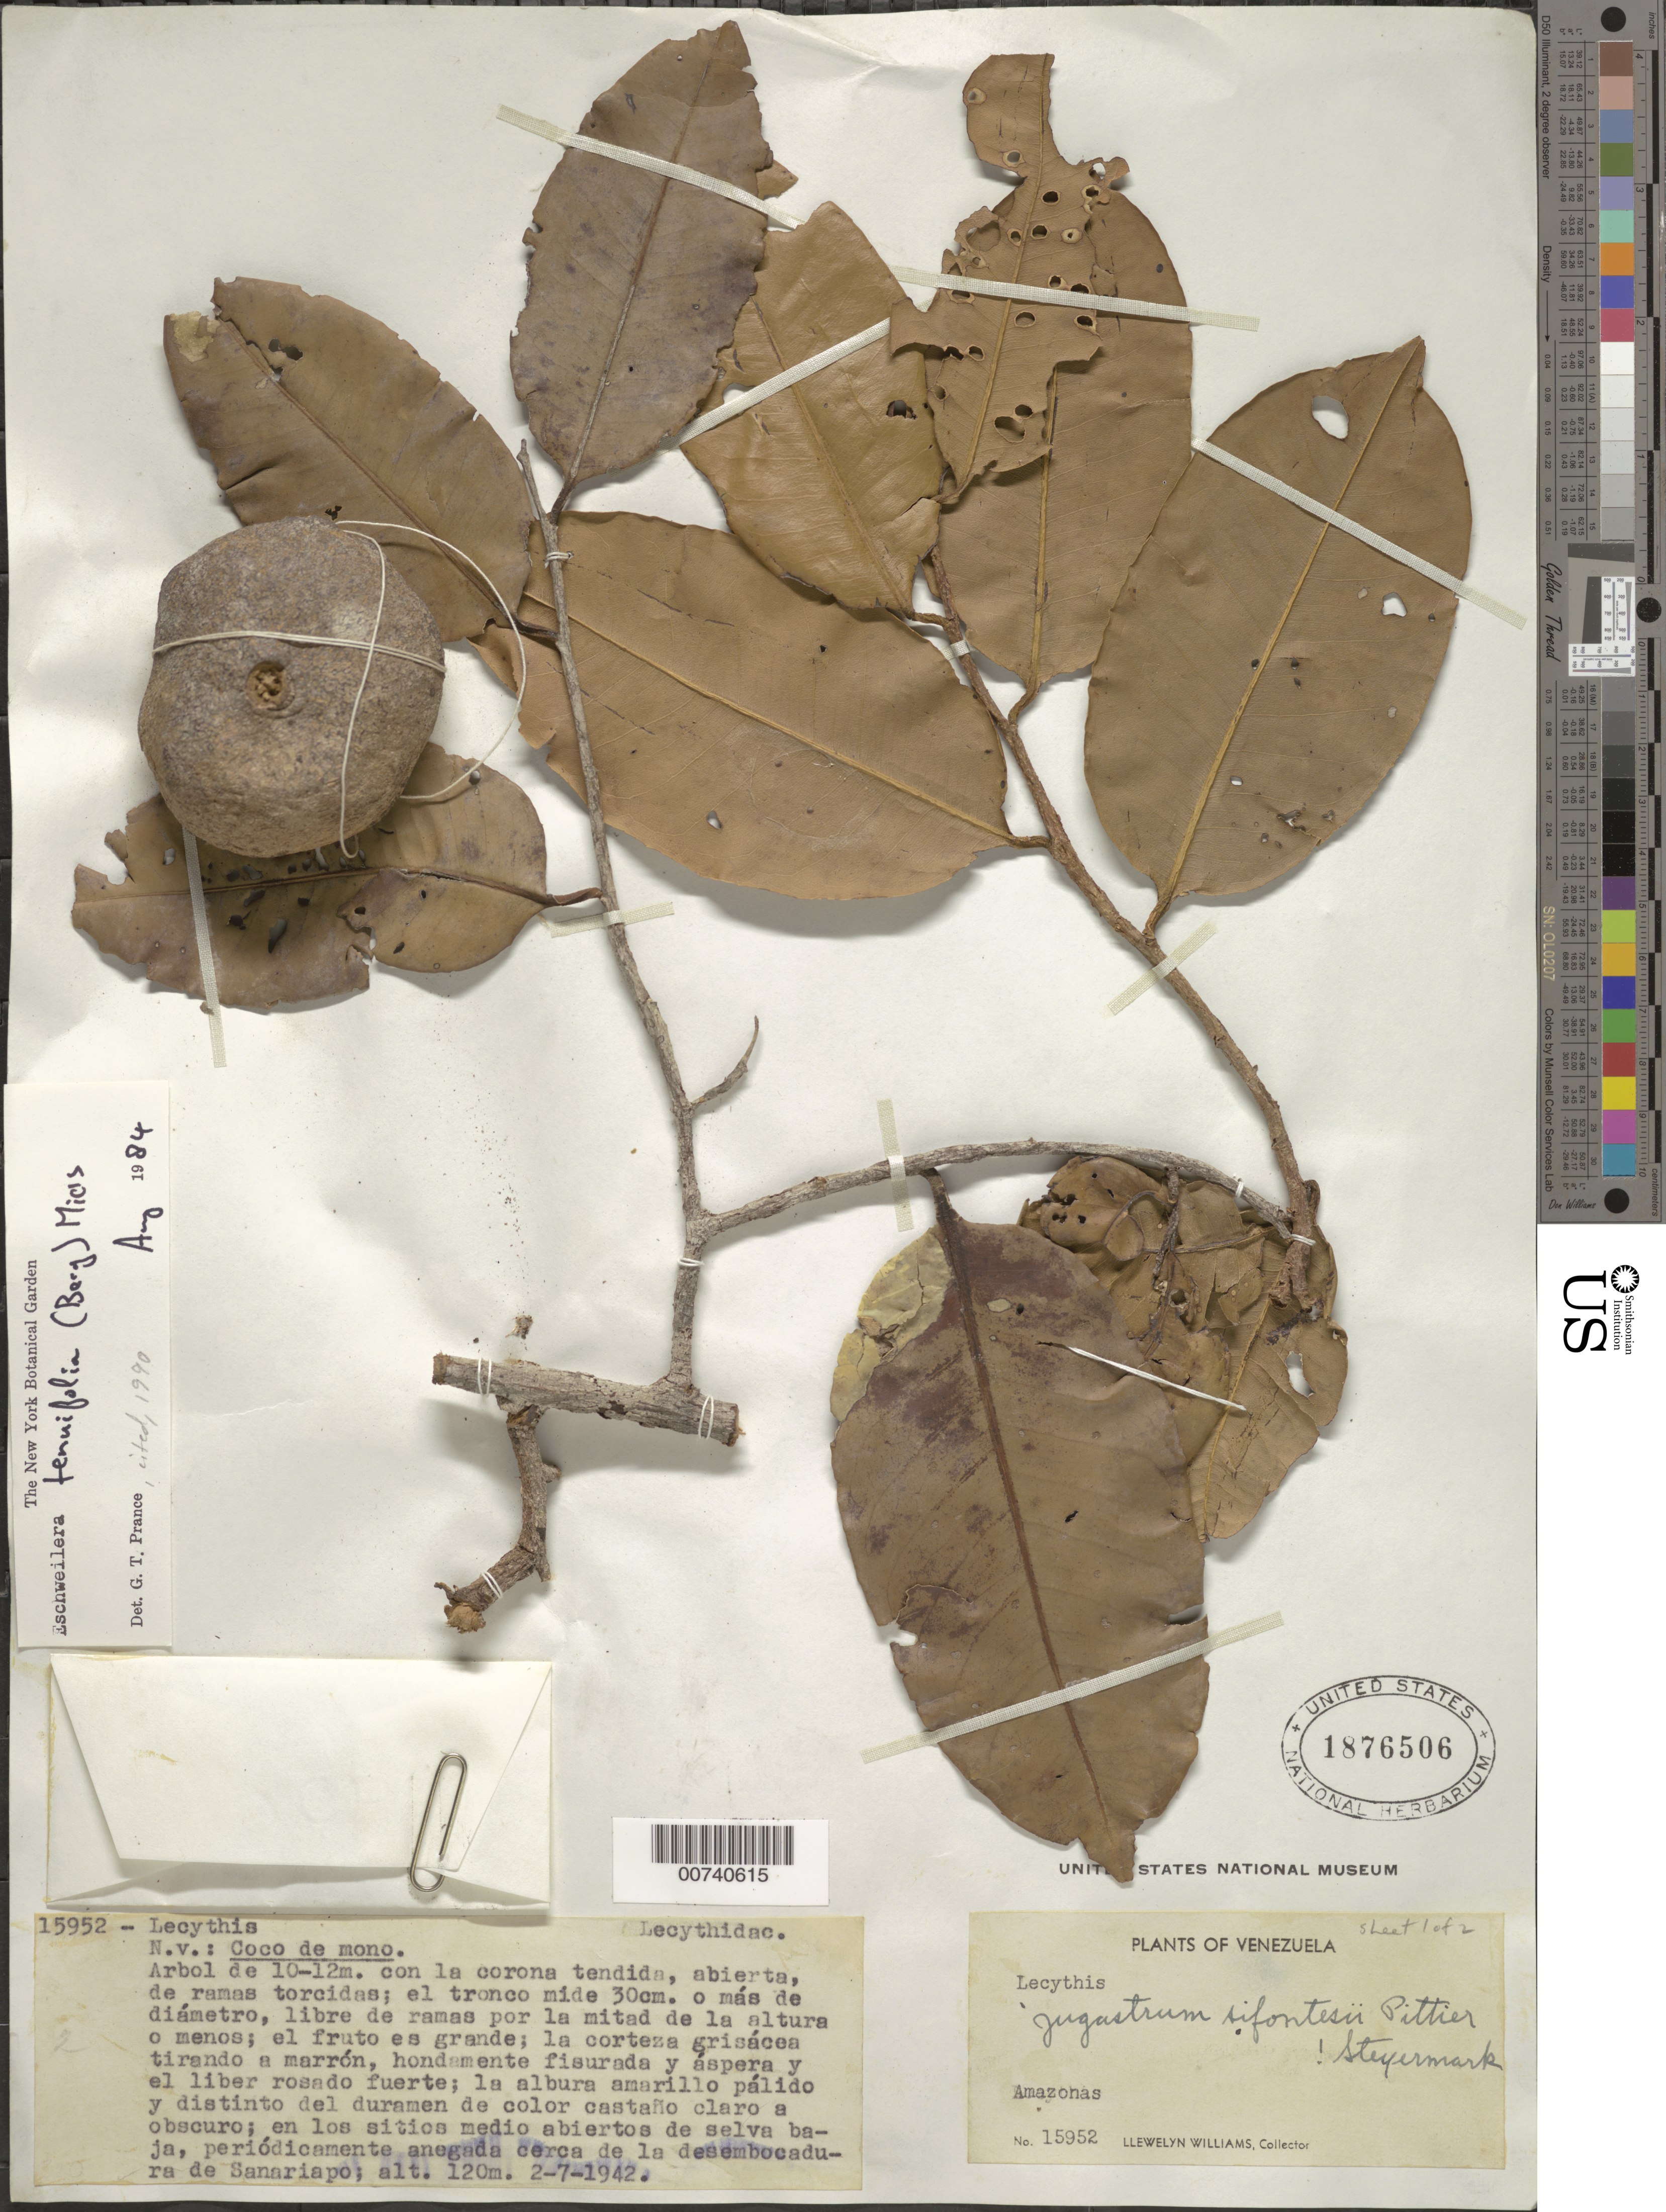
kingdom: Plantae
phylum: Tracheophyta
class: Magnoliopsida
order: Ericales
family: Lecythidaceae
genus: Eschweilera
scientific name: Eschweilera tenuifolia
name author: (O. Berg) Miers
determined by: Prance, G. T.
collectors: Ll. Williams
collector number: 15952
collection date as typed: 2-Jul-42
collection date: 1942-07-02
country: Venezuela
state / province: Amazonas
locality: Río Sanariapo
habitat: Sitios medio abiertos de selva baja, periodicamente anegada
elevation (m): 120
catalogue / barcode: US 1876506